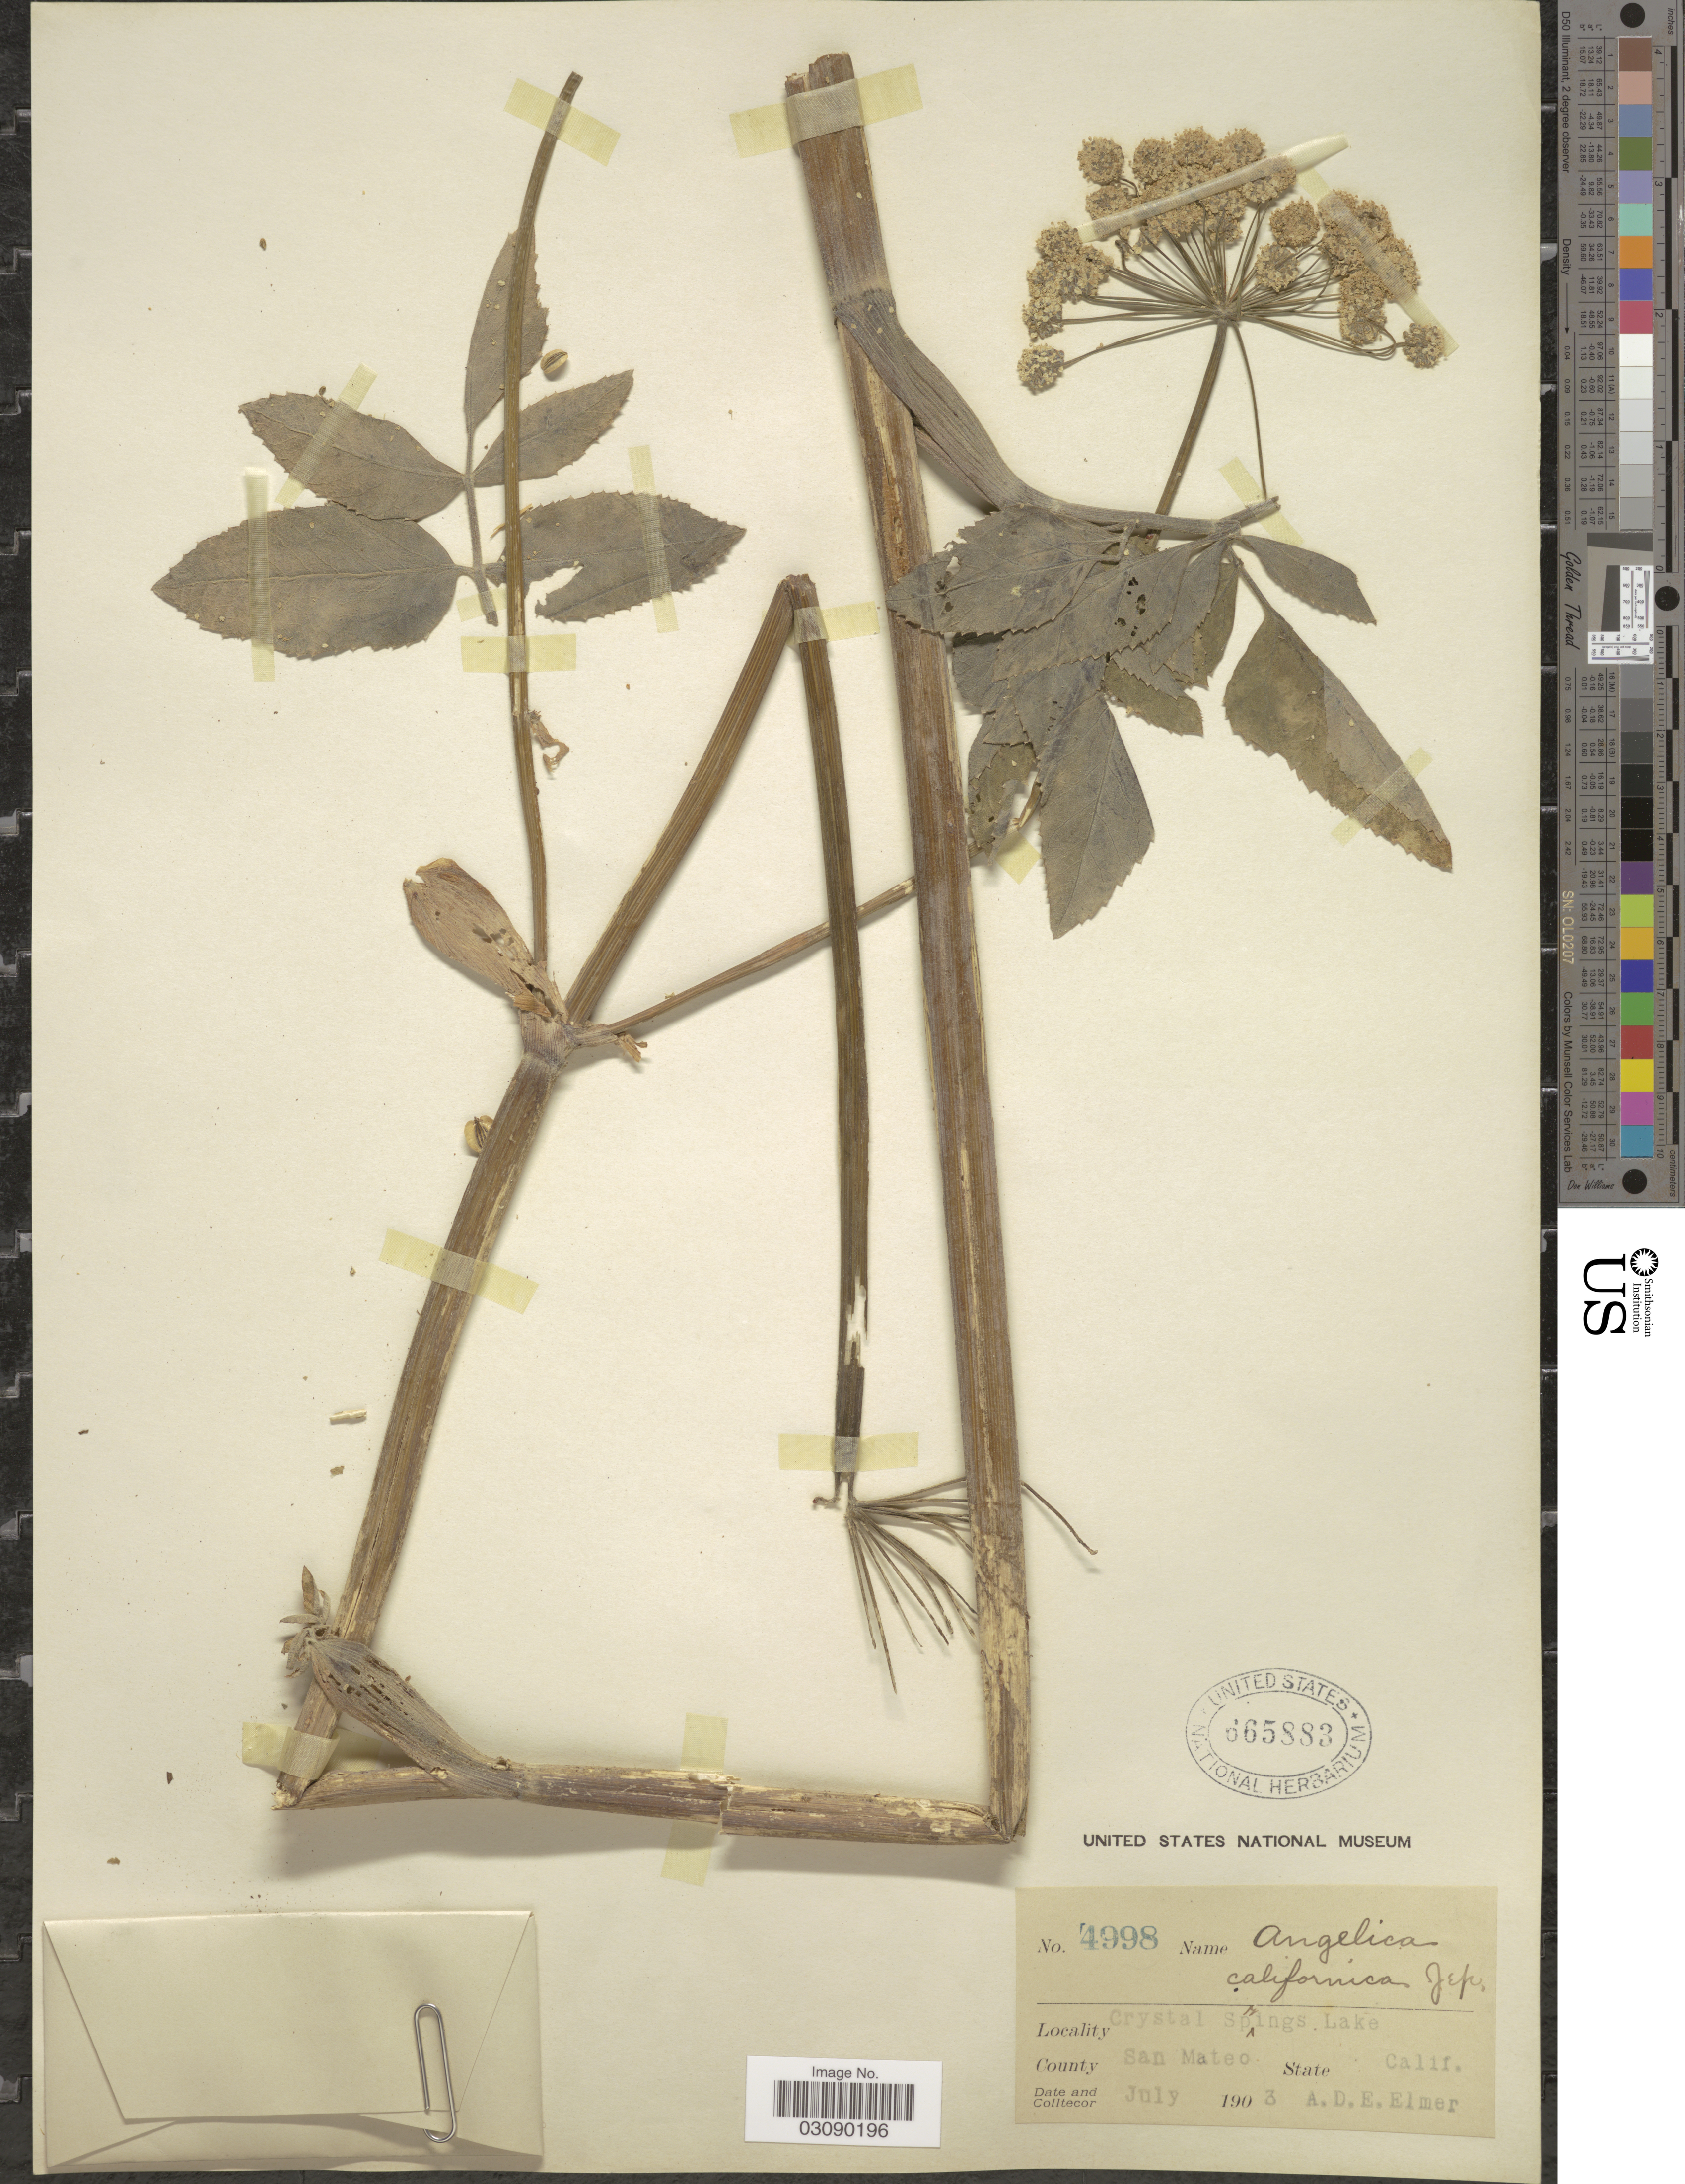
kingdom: Plantae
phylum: Tracheophyta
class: Magnoliopsida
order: Apiales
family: Apiaceae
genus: Angelica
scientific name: Angelica californica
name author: Jeps.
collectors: A. D. E. Elmer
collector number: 4998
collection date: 1903-07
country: United States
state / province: California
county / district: San Mateo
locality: Crystal Springs Lake. County San Mateo.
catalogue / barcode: US 665883